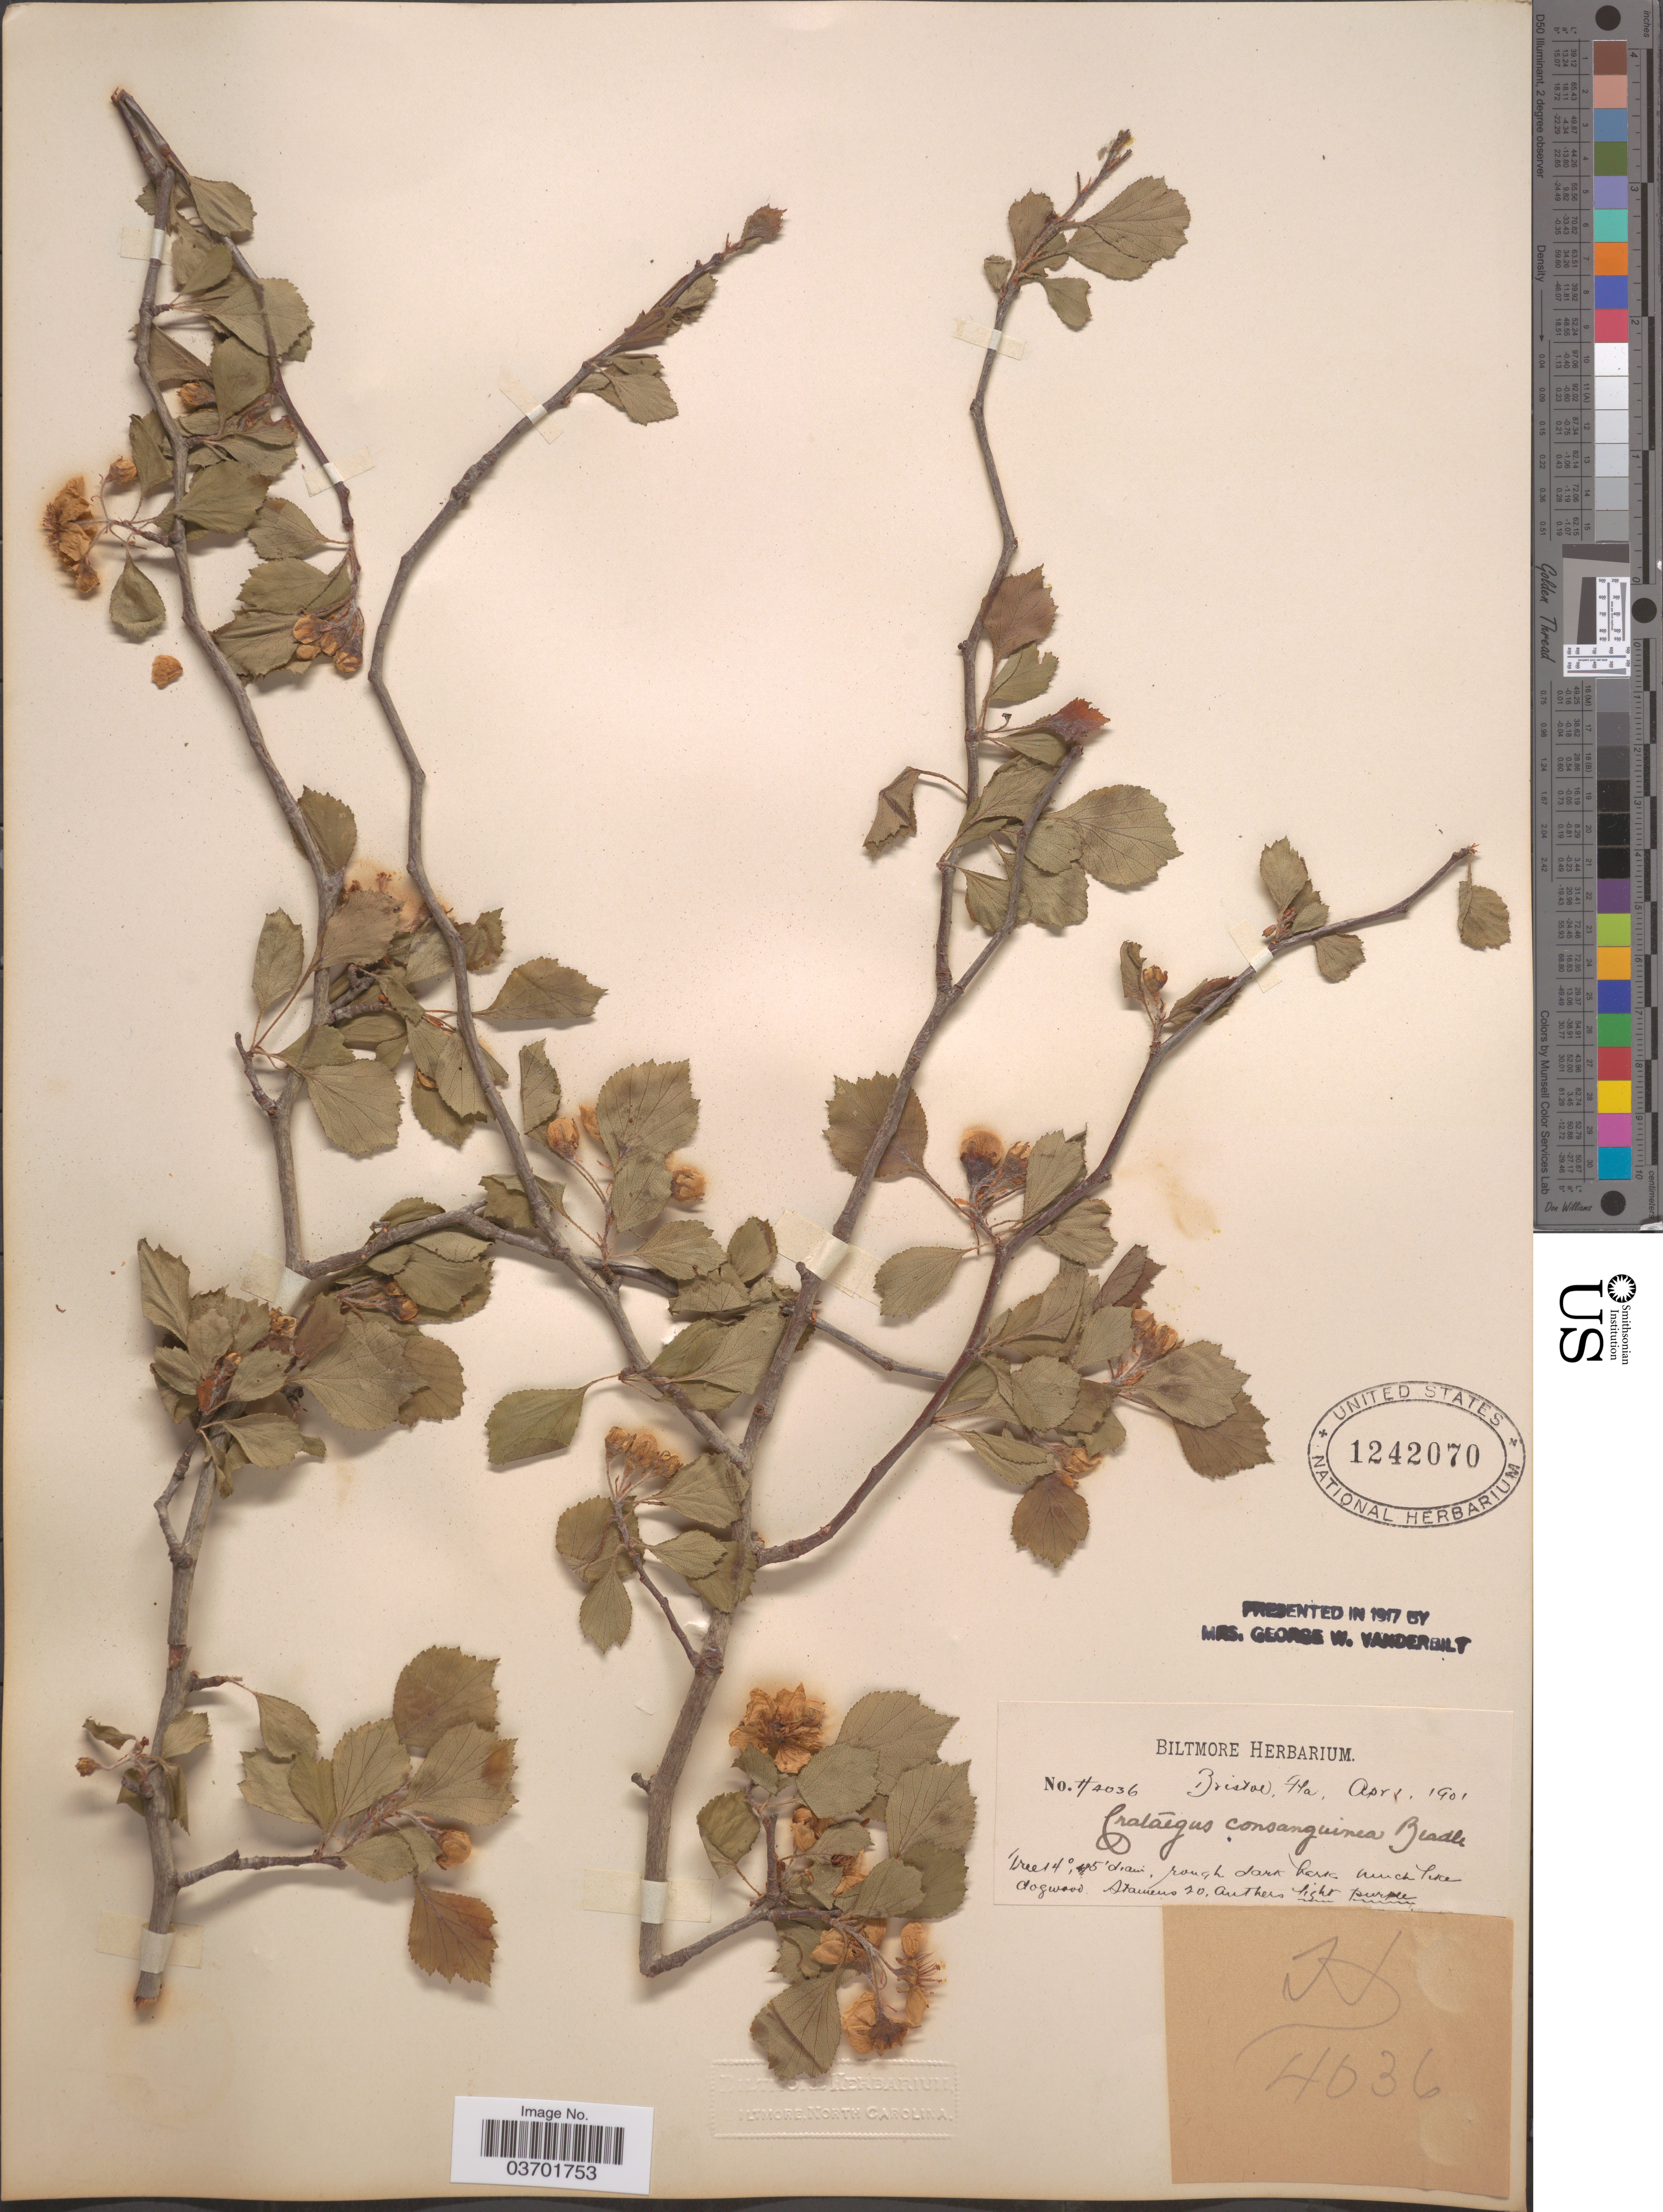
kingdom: Plantae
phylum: Tracheophyta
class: Magnoliopsida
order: Rosales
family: Rosaceae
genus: Crataegus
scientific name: Crataegus segnis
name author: Beadle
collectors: ex herb. Biltmore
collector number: H4036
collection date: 1901-04-01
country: United States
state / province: Florida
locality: Bristol.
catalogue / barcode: US 1242070